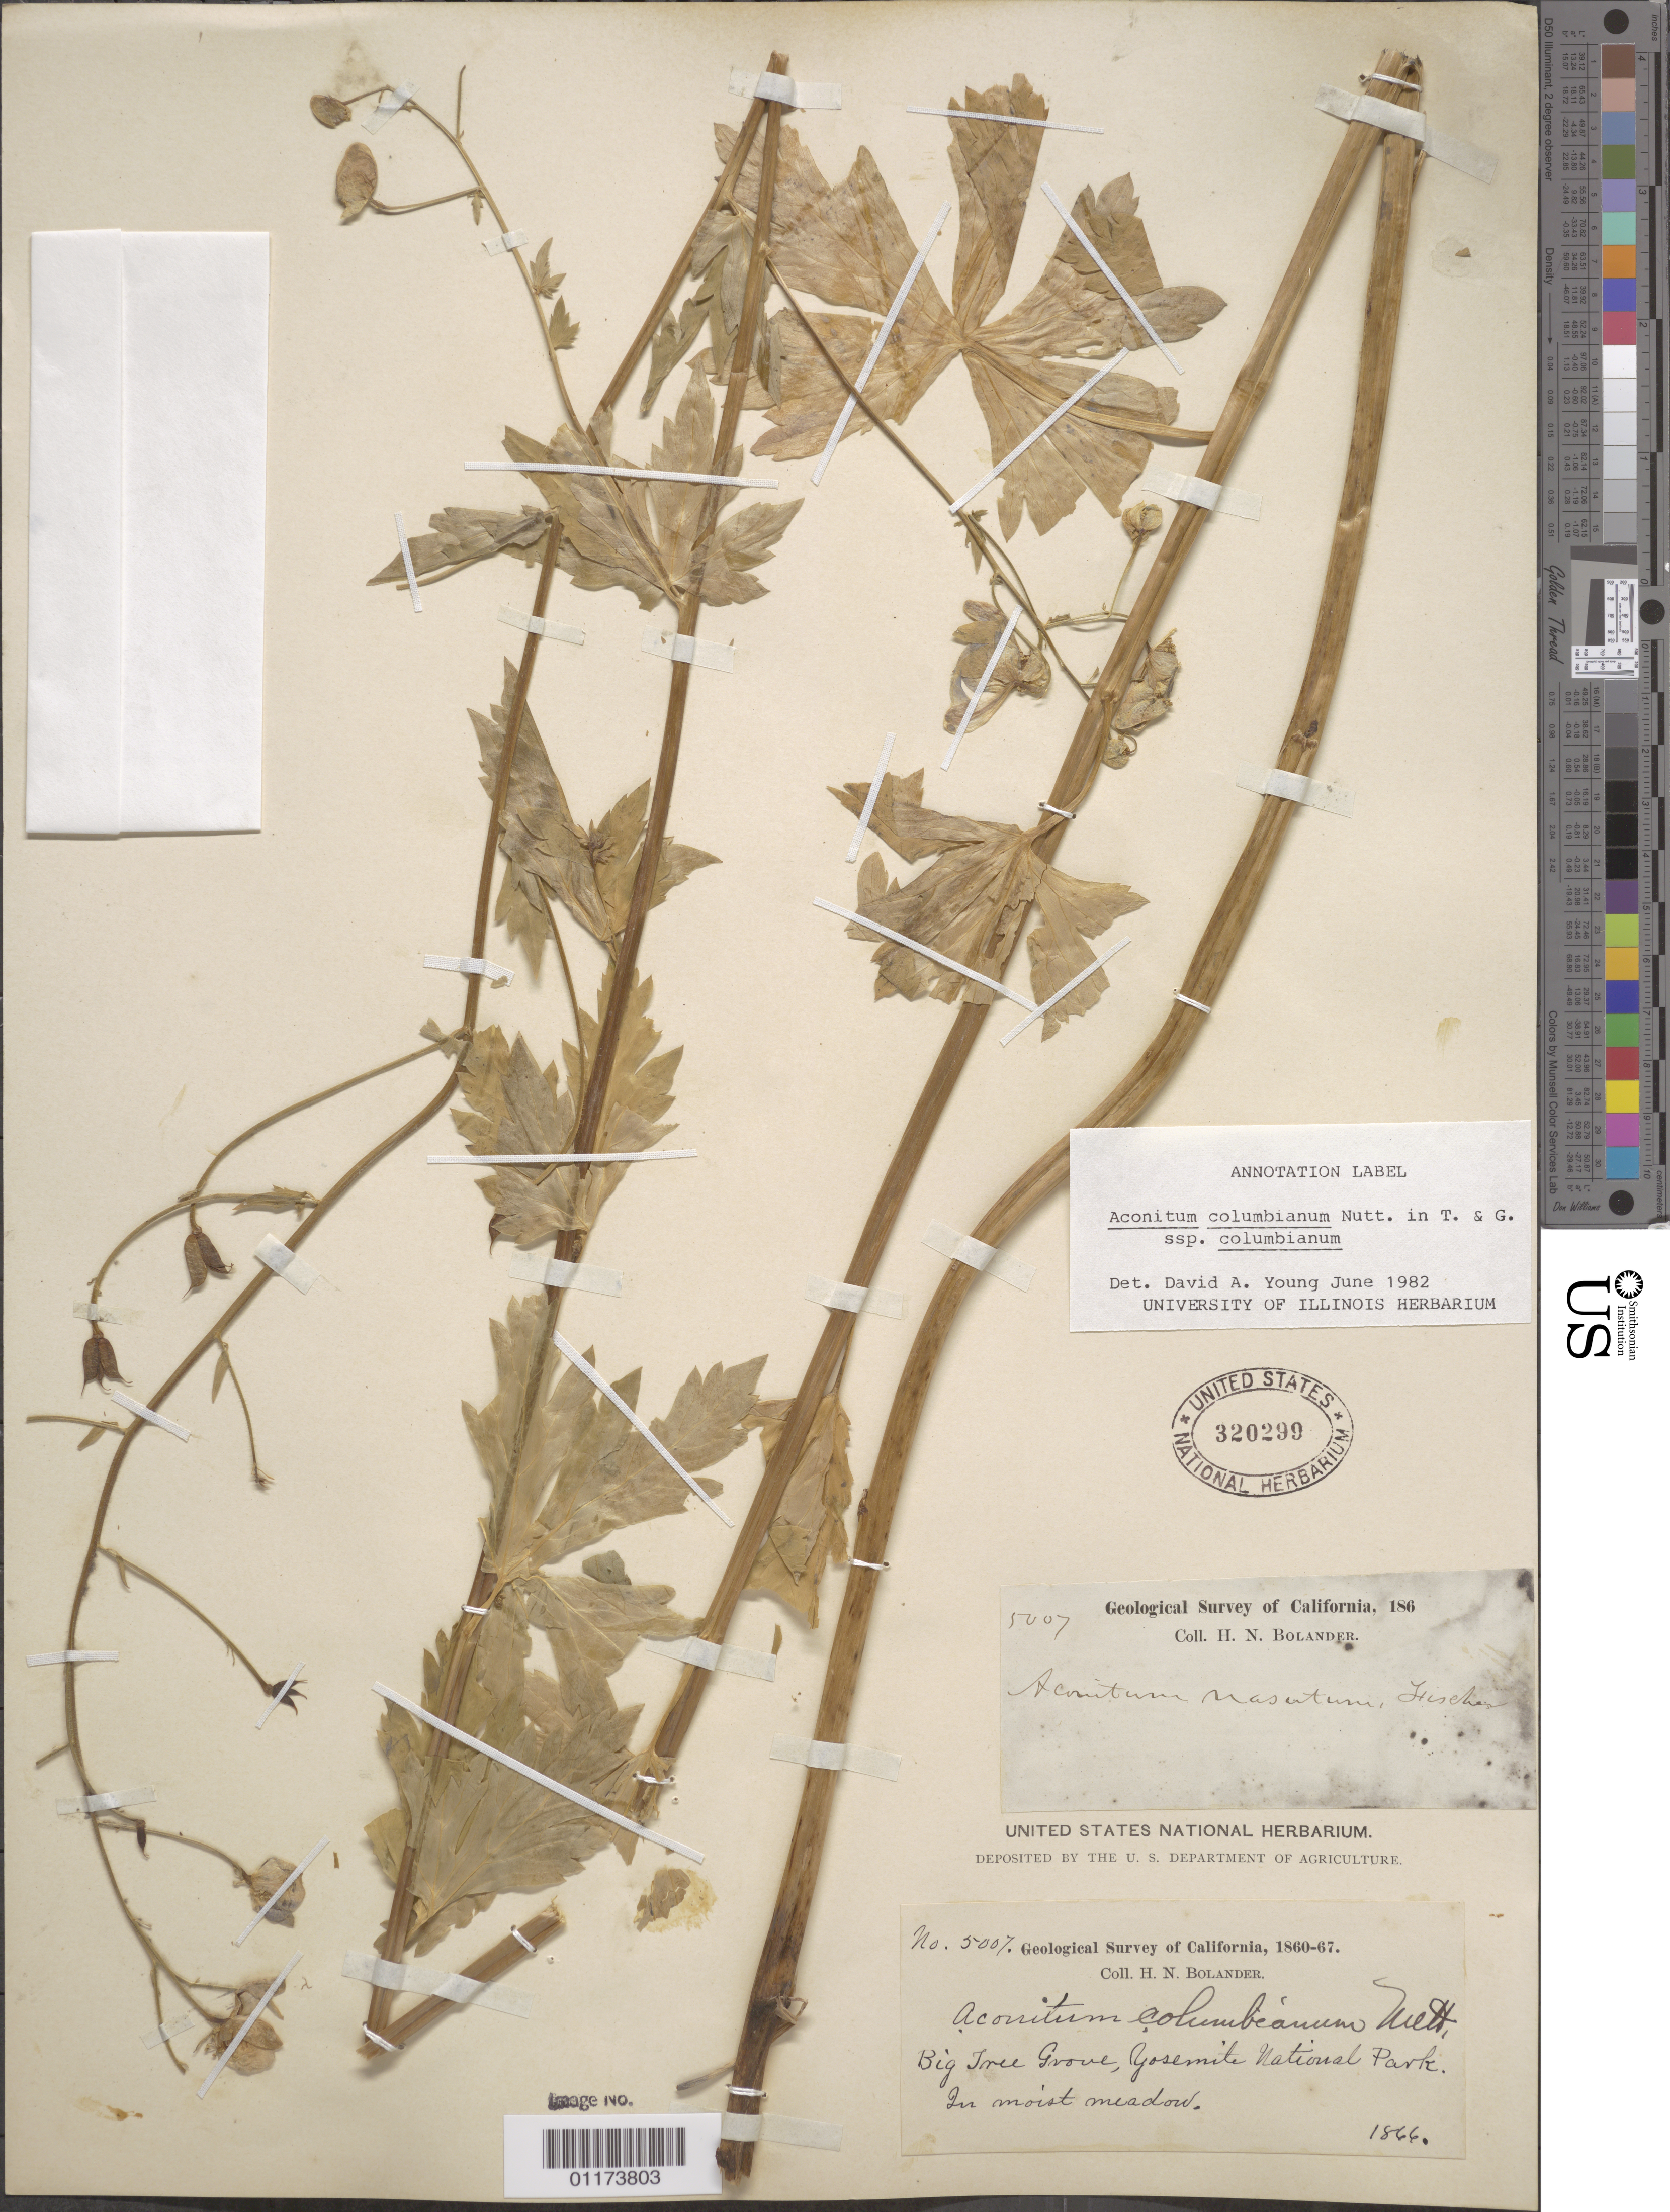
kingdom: Plantae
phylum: Tracheophyta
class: Magnoliopsida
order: Ranunculales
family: Ranunculaceae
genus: Aconitum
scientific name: Aconitum columbianum subsp. columbianum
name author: Nutt.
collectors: H. Bolander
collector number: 5007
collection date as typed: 1866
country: United States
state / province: California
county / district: Mariposa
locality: Big Tree Grove, Yosemite National Park.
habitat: In moist meadow.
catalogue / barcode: US 320299